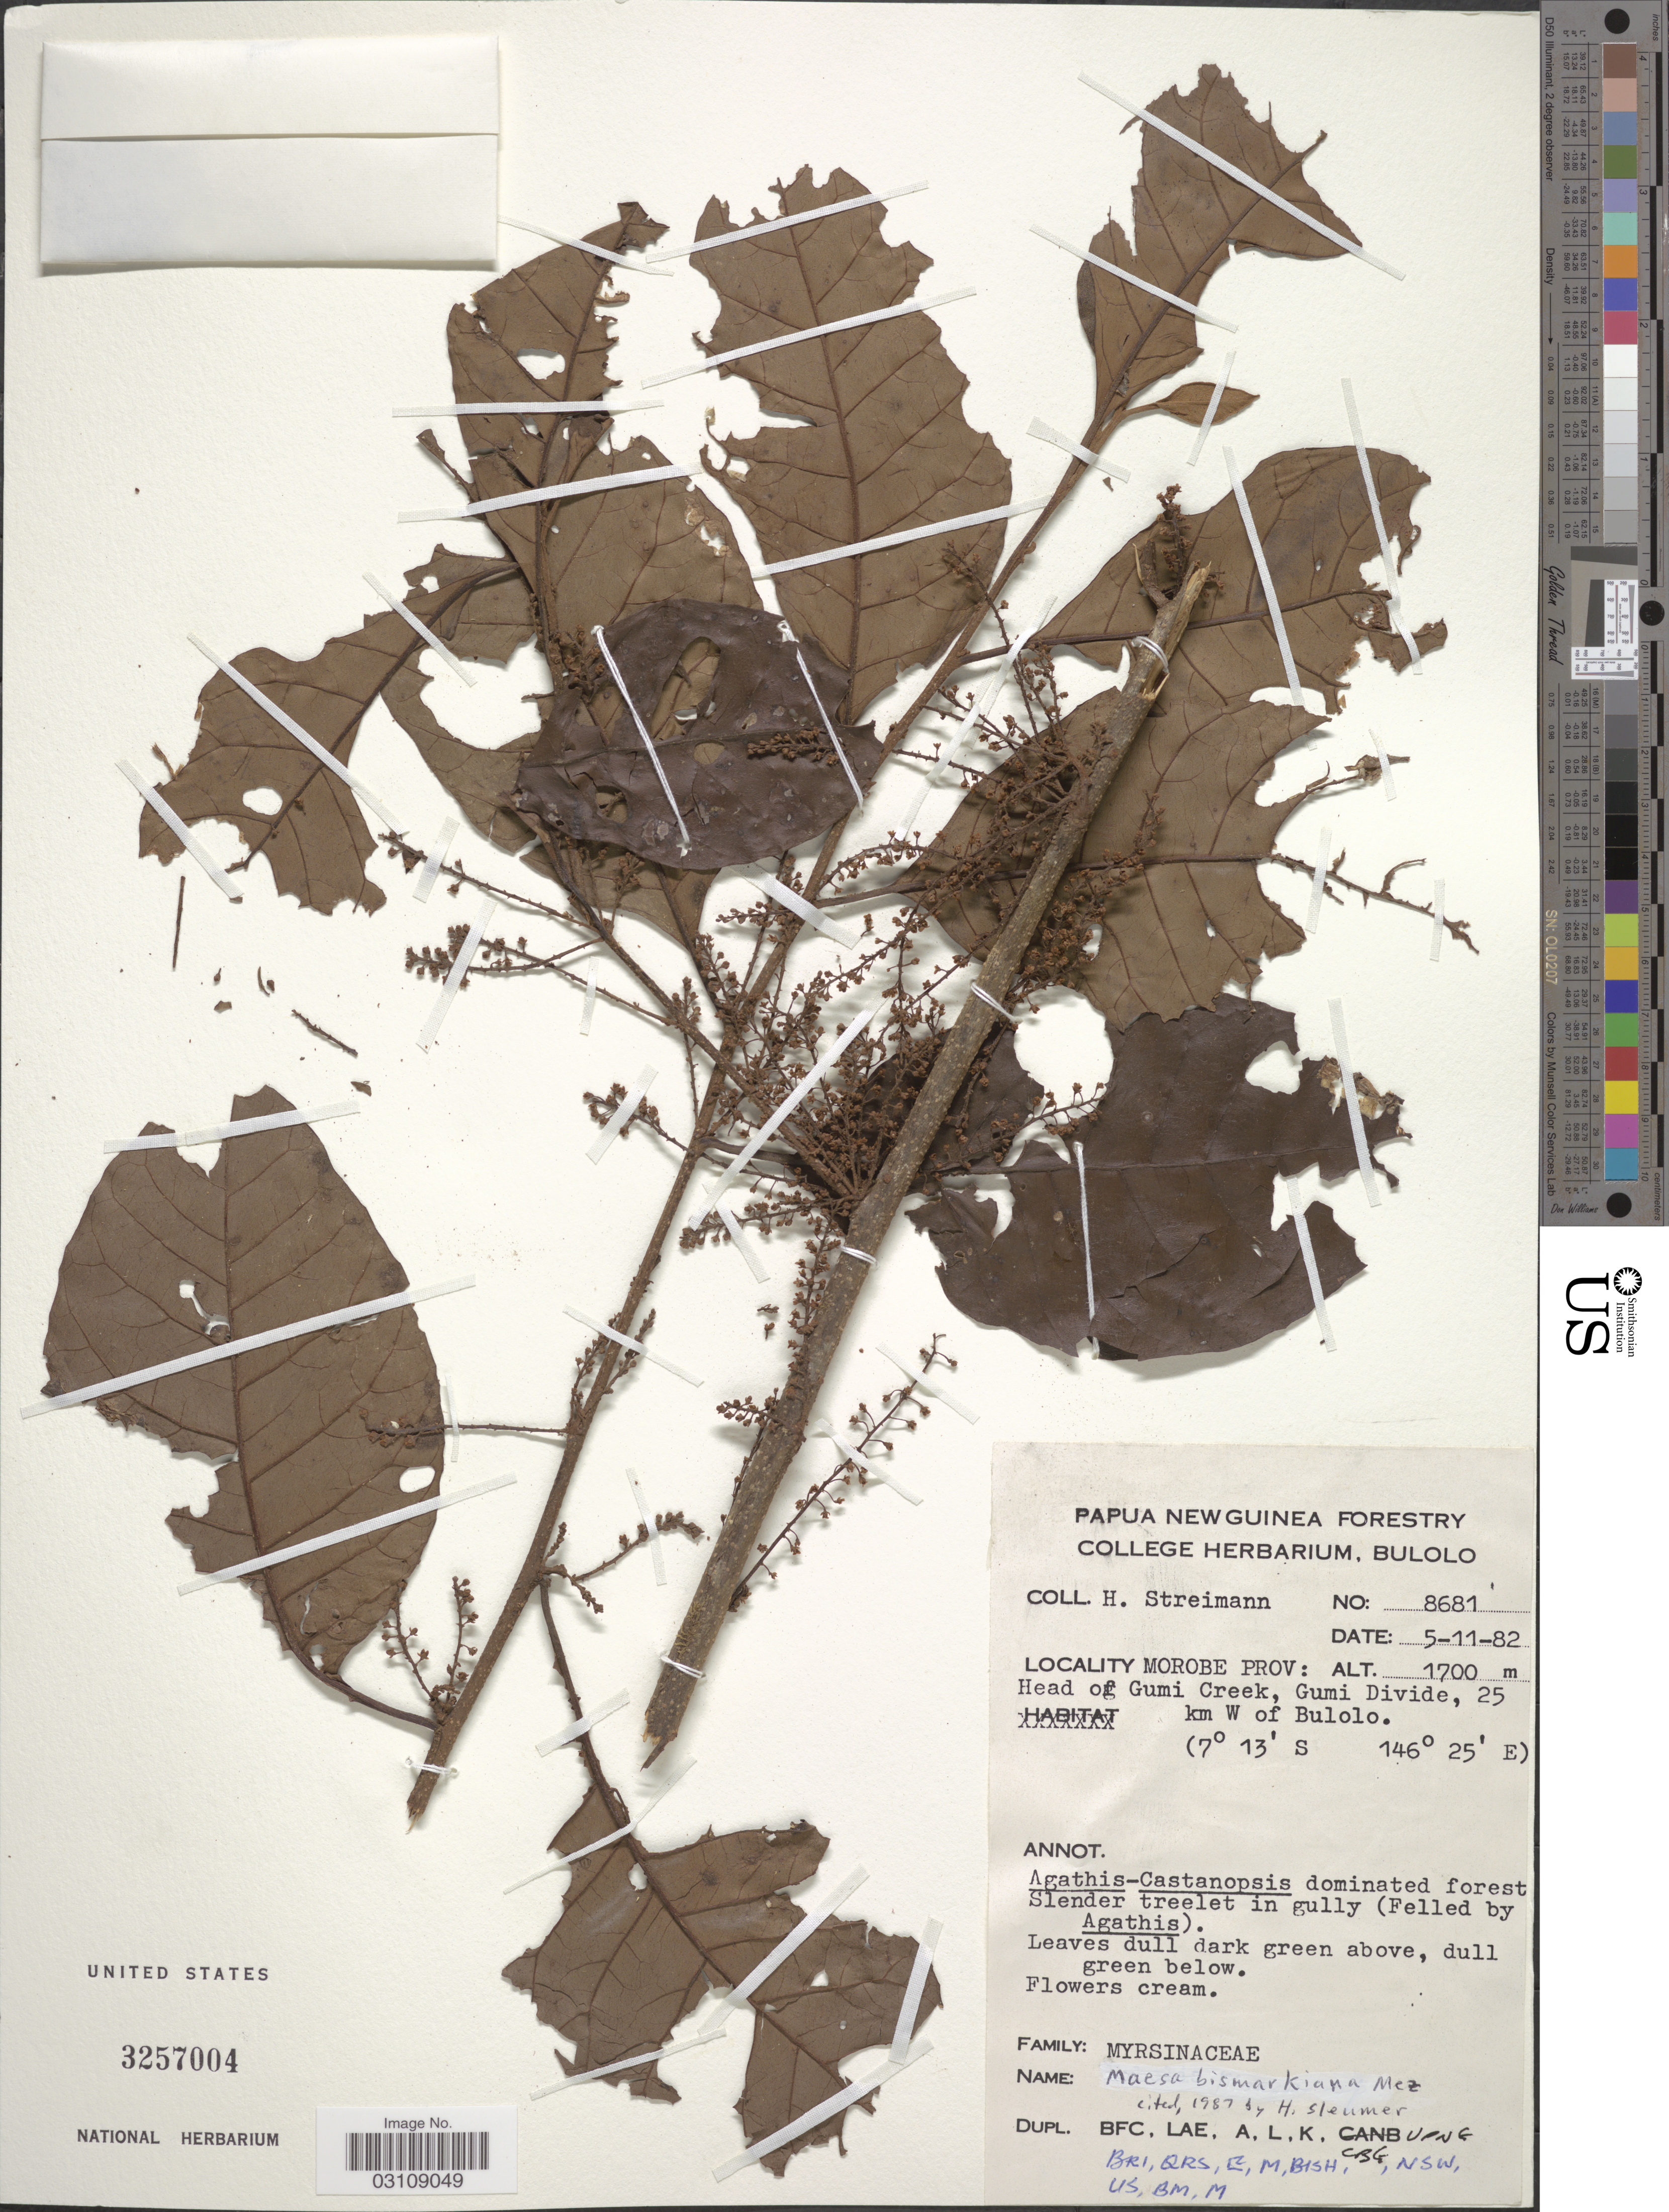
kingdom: Plantae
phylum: Tracheophyta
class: Magnoliopsida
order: Ericales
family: Primulaceae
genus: Maesa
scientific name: Maesa bismarckiana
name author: Mez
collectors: H. Streimann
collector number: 8681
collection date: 1982-11-05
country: Papua New Guinea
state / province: Morobe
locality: Head of Gumi Creek, Gumi Divide, 25 km W of Bulolo.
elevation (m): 1700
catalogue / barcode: US 3257004